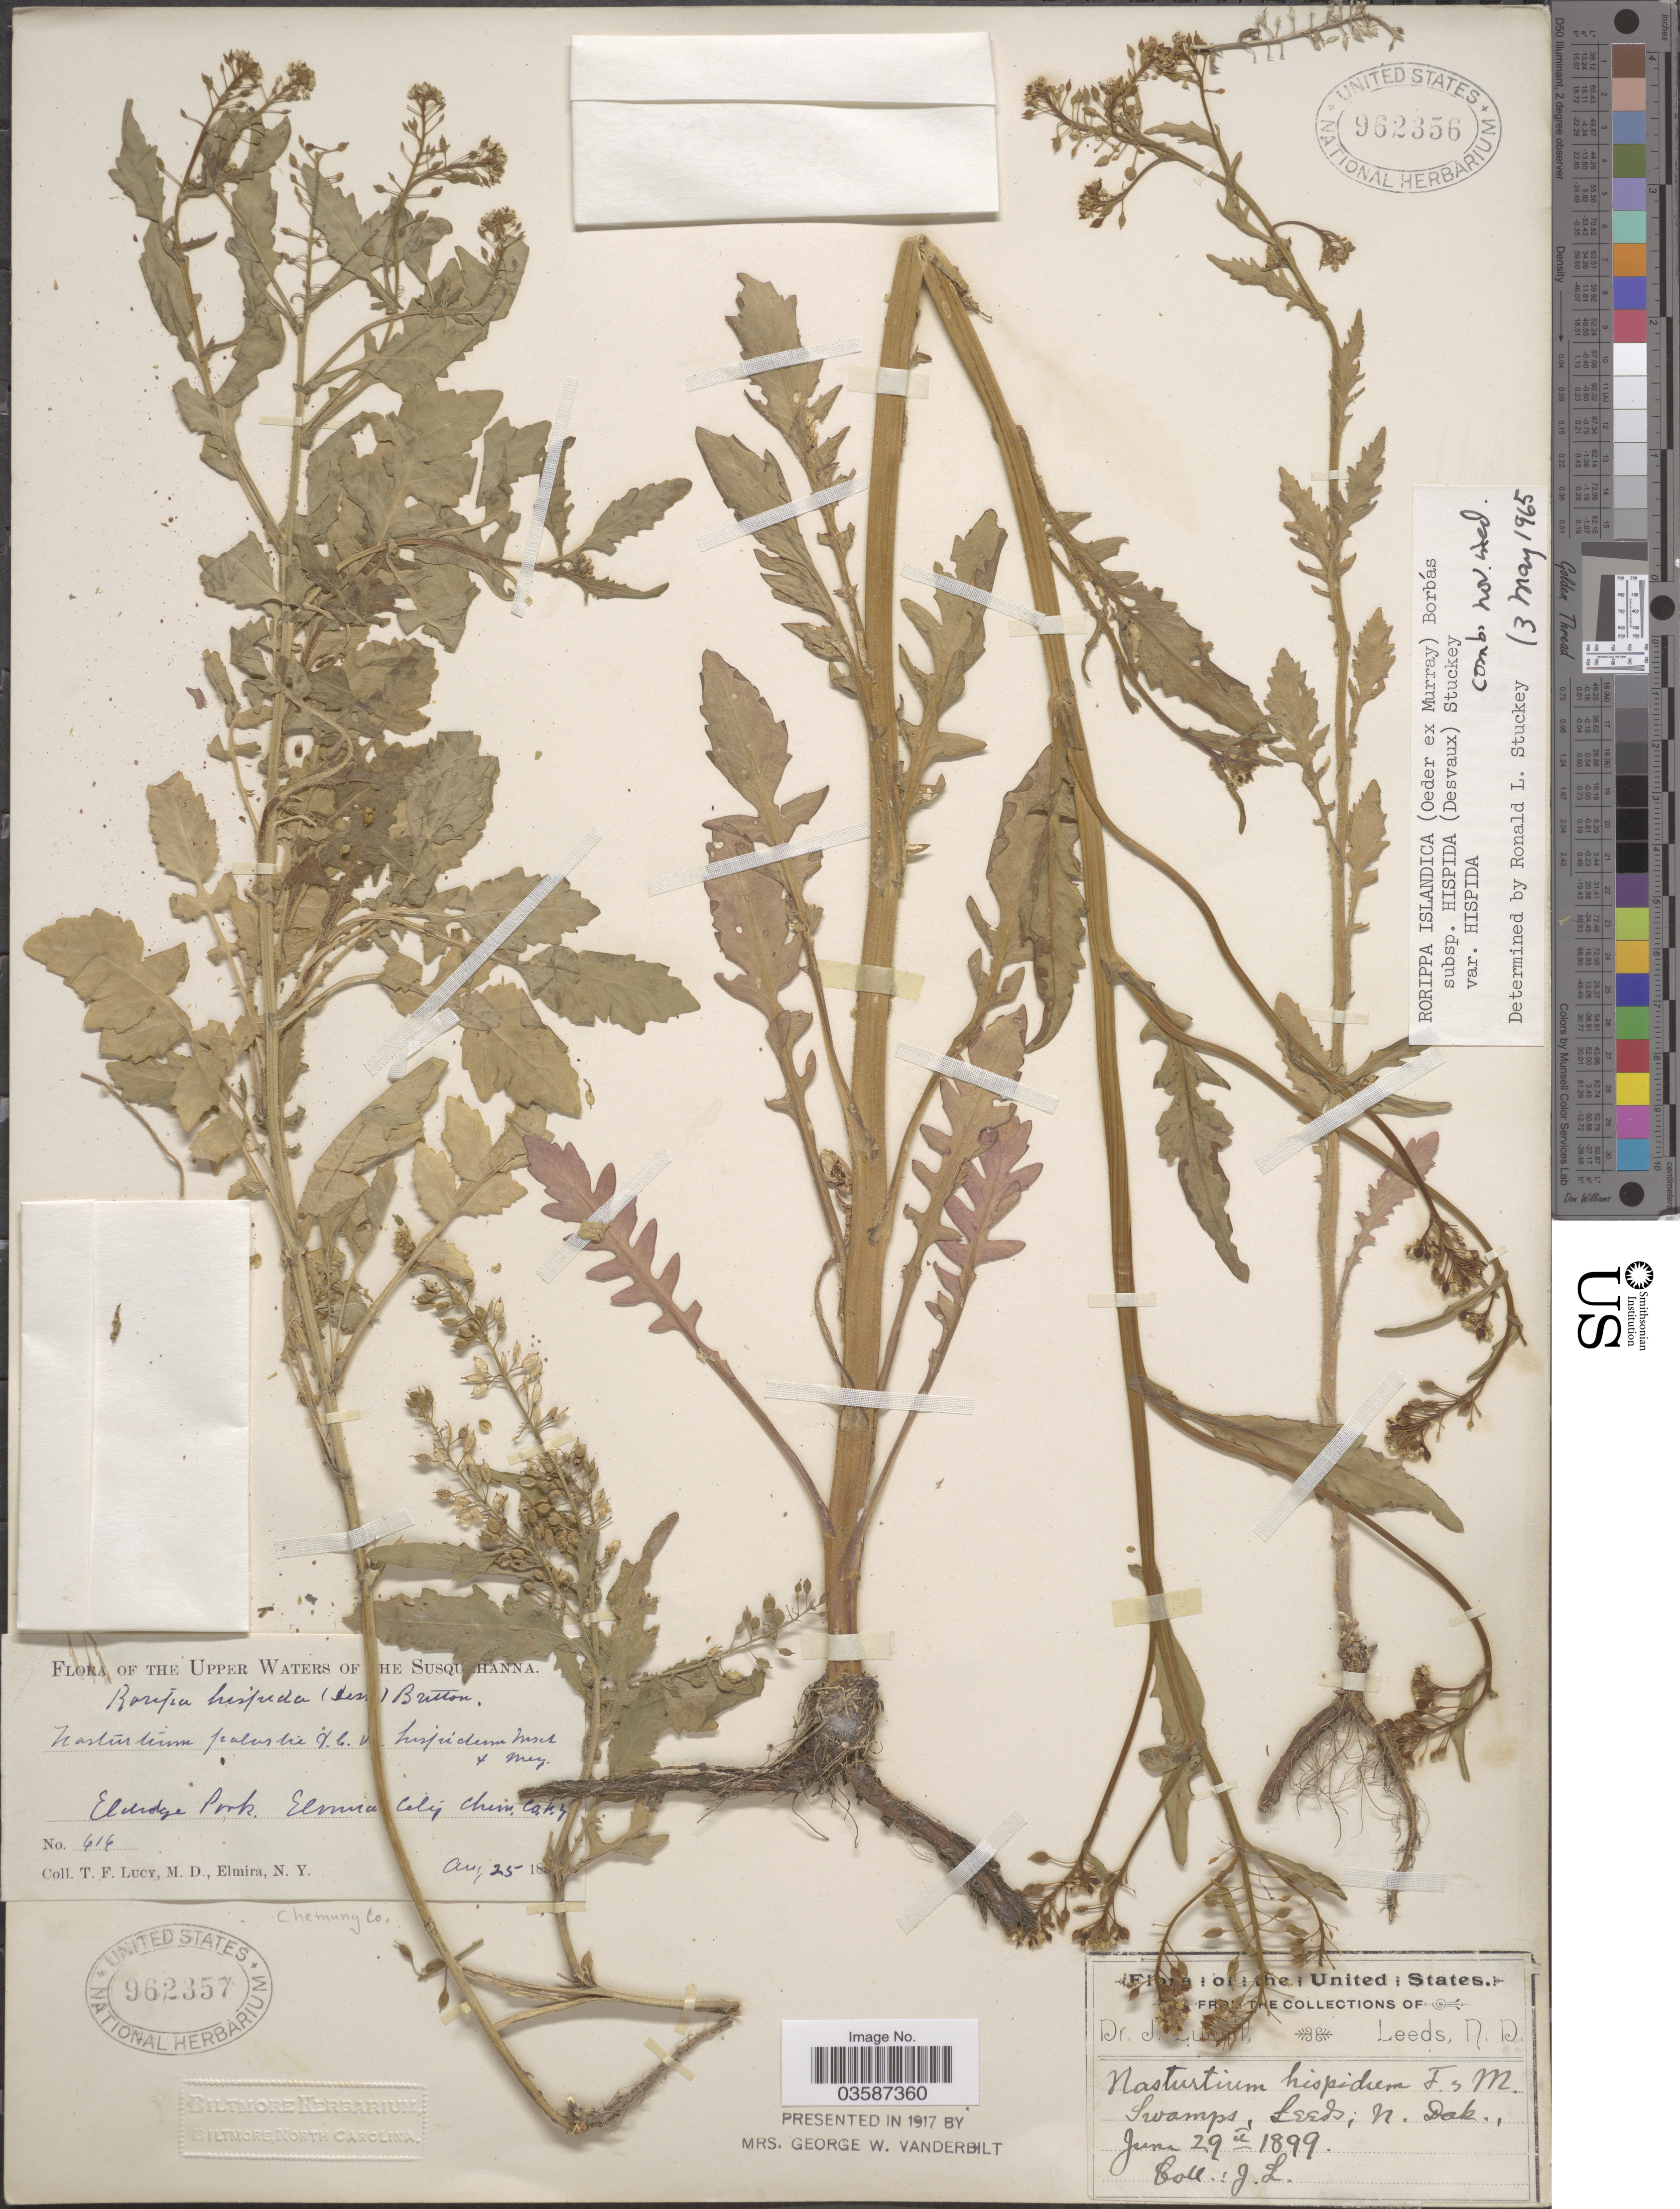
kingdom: Plantae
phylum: Tracheophyta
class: Magnoliopsida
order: Brassicales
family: Brassicaceae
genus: Rorippa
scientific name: Rorippa islandica var. hispida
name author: (Desv.) Butters & Abbe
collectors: J. Lunell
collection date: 1899-06-29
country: United States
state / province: North Dakota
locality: Swamps, Leeds.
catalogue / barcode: US 962356-2